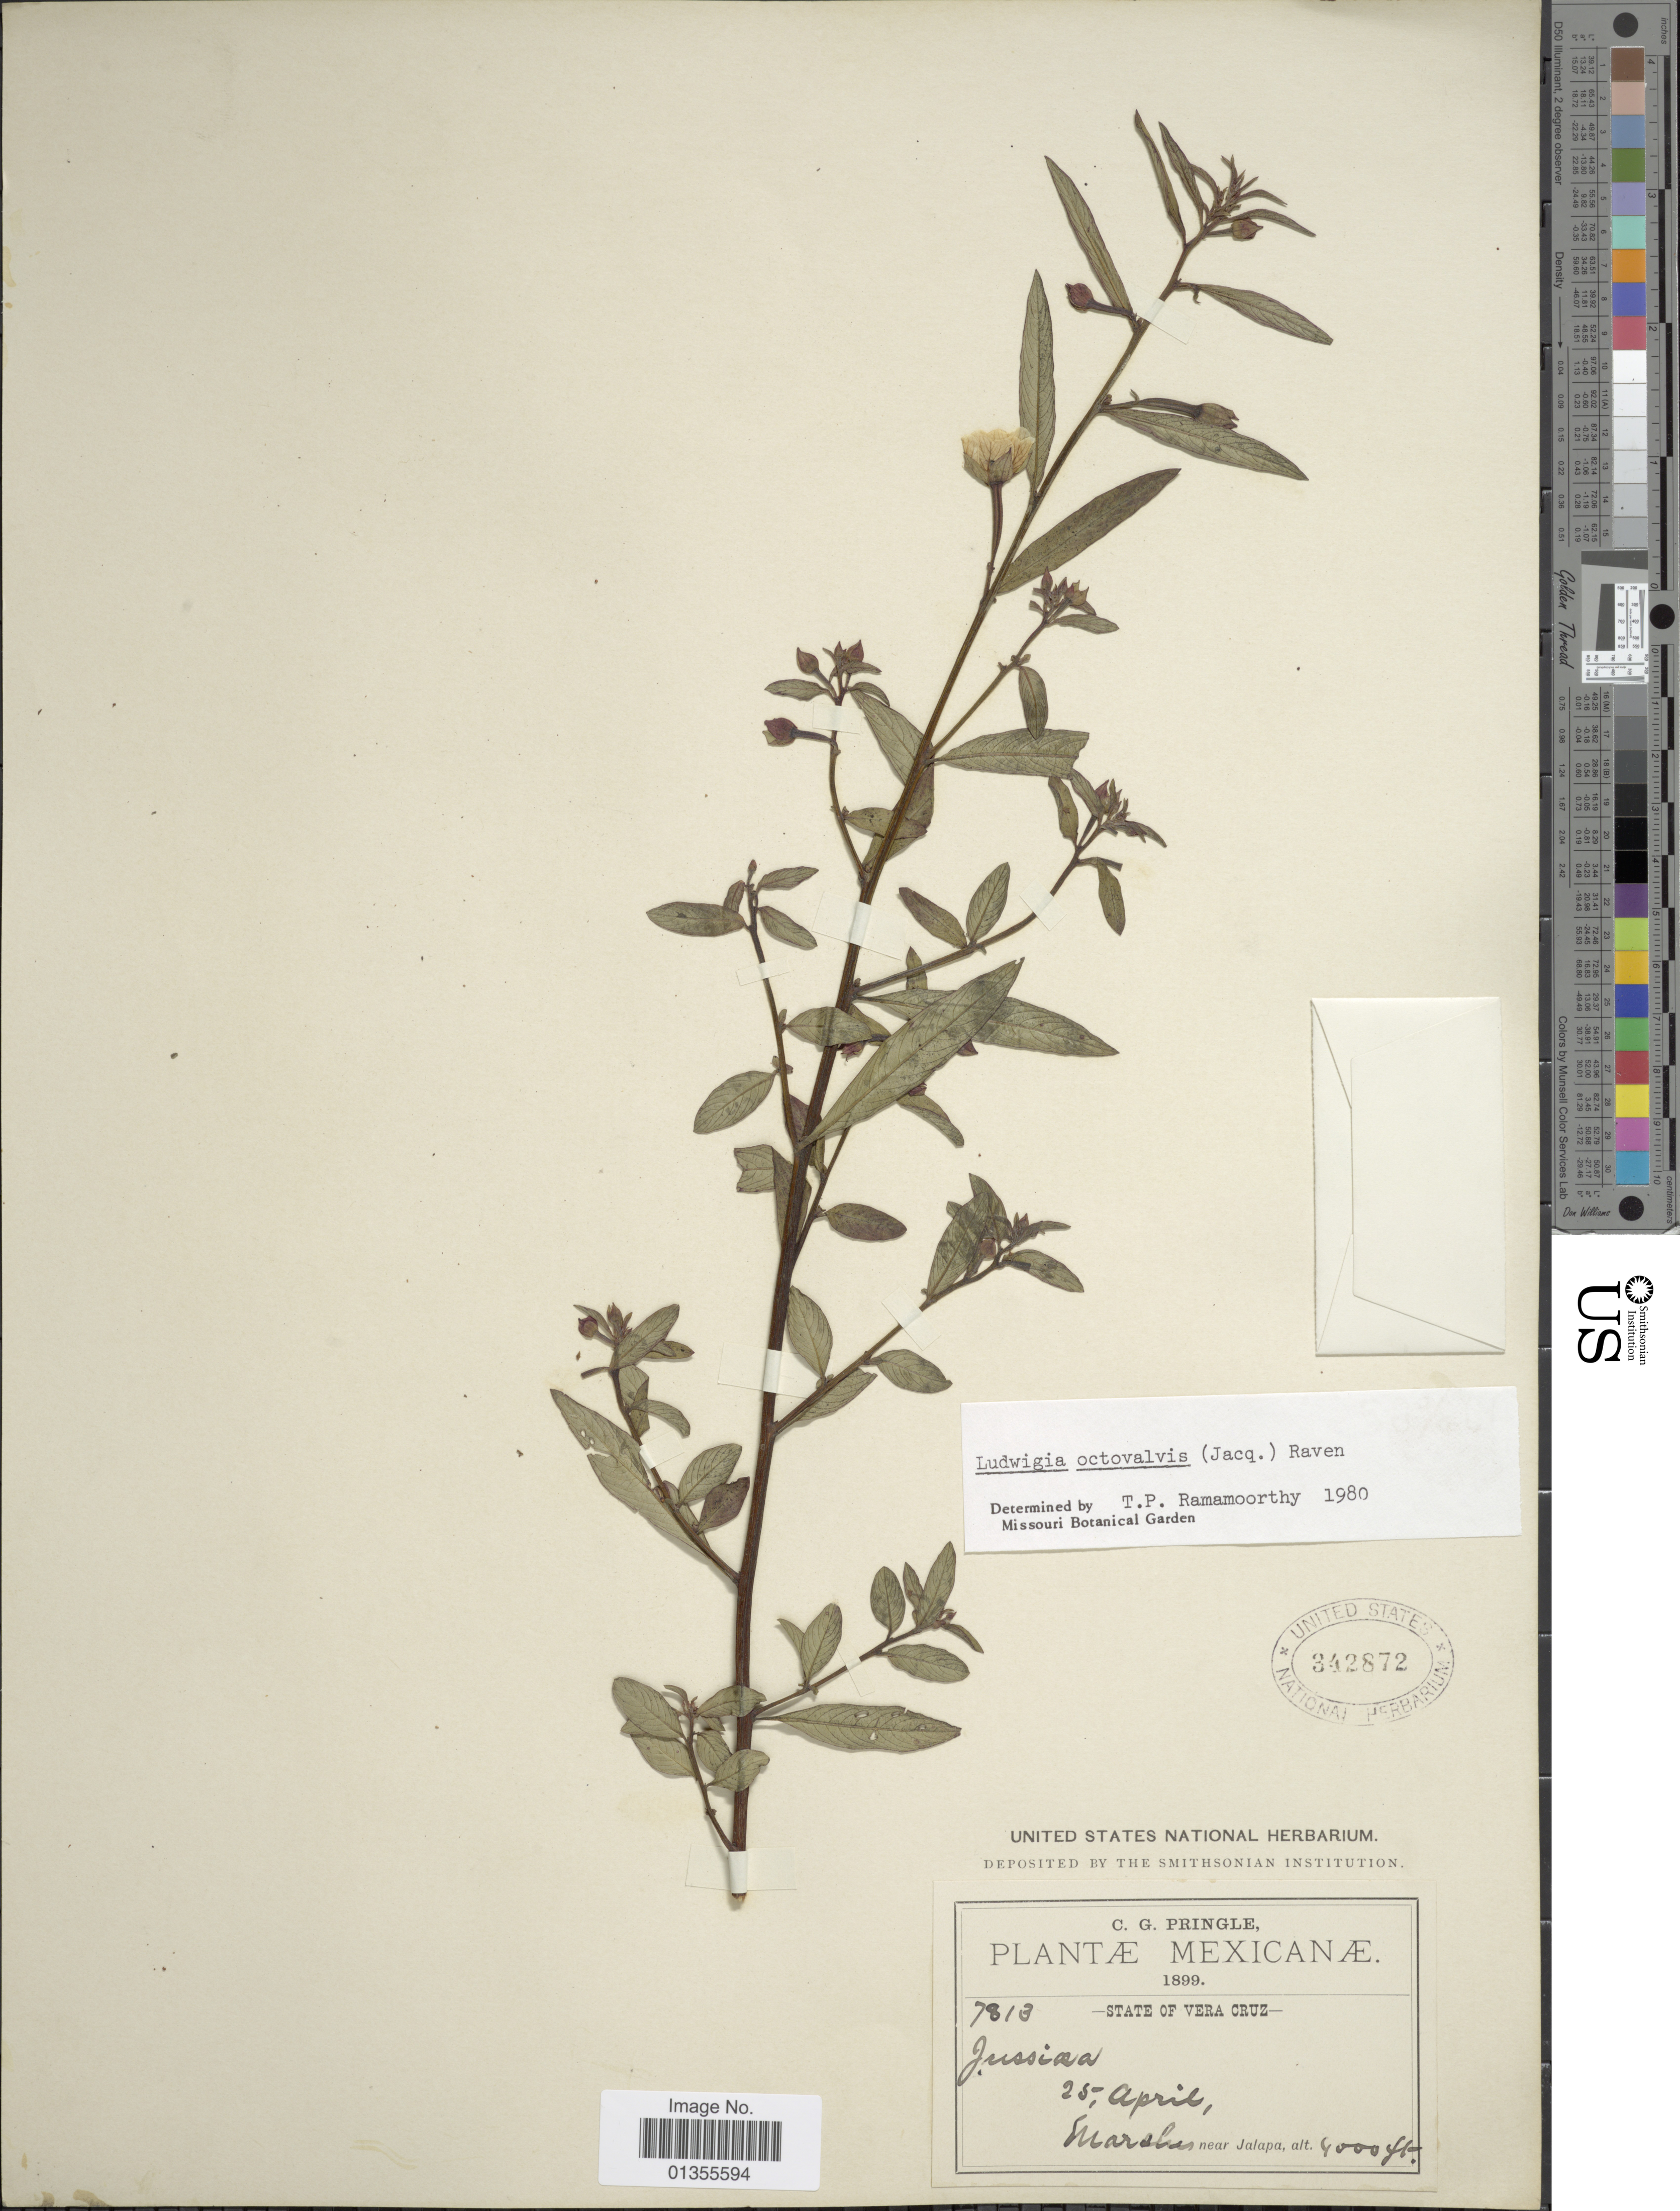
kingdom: Plantae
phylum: Tracheophyta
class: Magnoliopsida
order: Myrtales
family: Onagraceae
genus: Ludwigia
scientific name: Ludwigia octovalvis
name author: (Jacq.) P.H. Raven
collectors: C. G. Pringle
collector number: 7813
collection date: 1899-04-25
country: Mexico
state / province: Veracruz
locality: State of Vera Cruz. Marshes near Jalapa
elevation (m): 1219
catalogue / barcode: US 342872